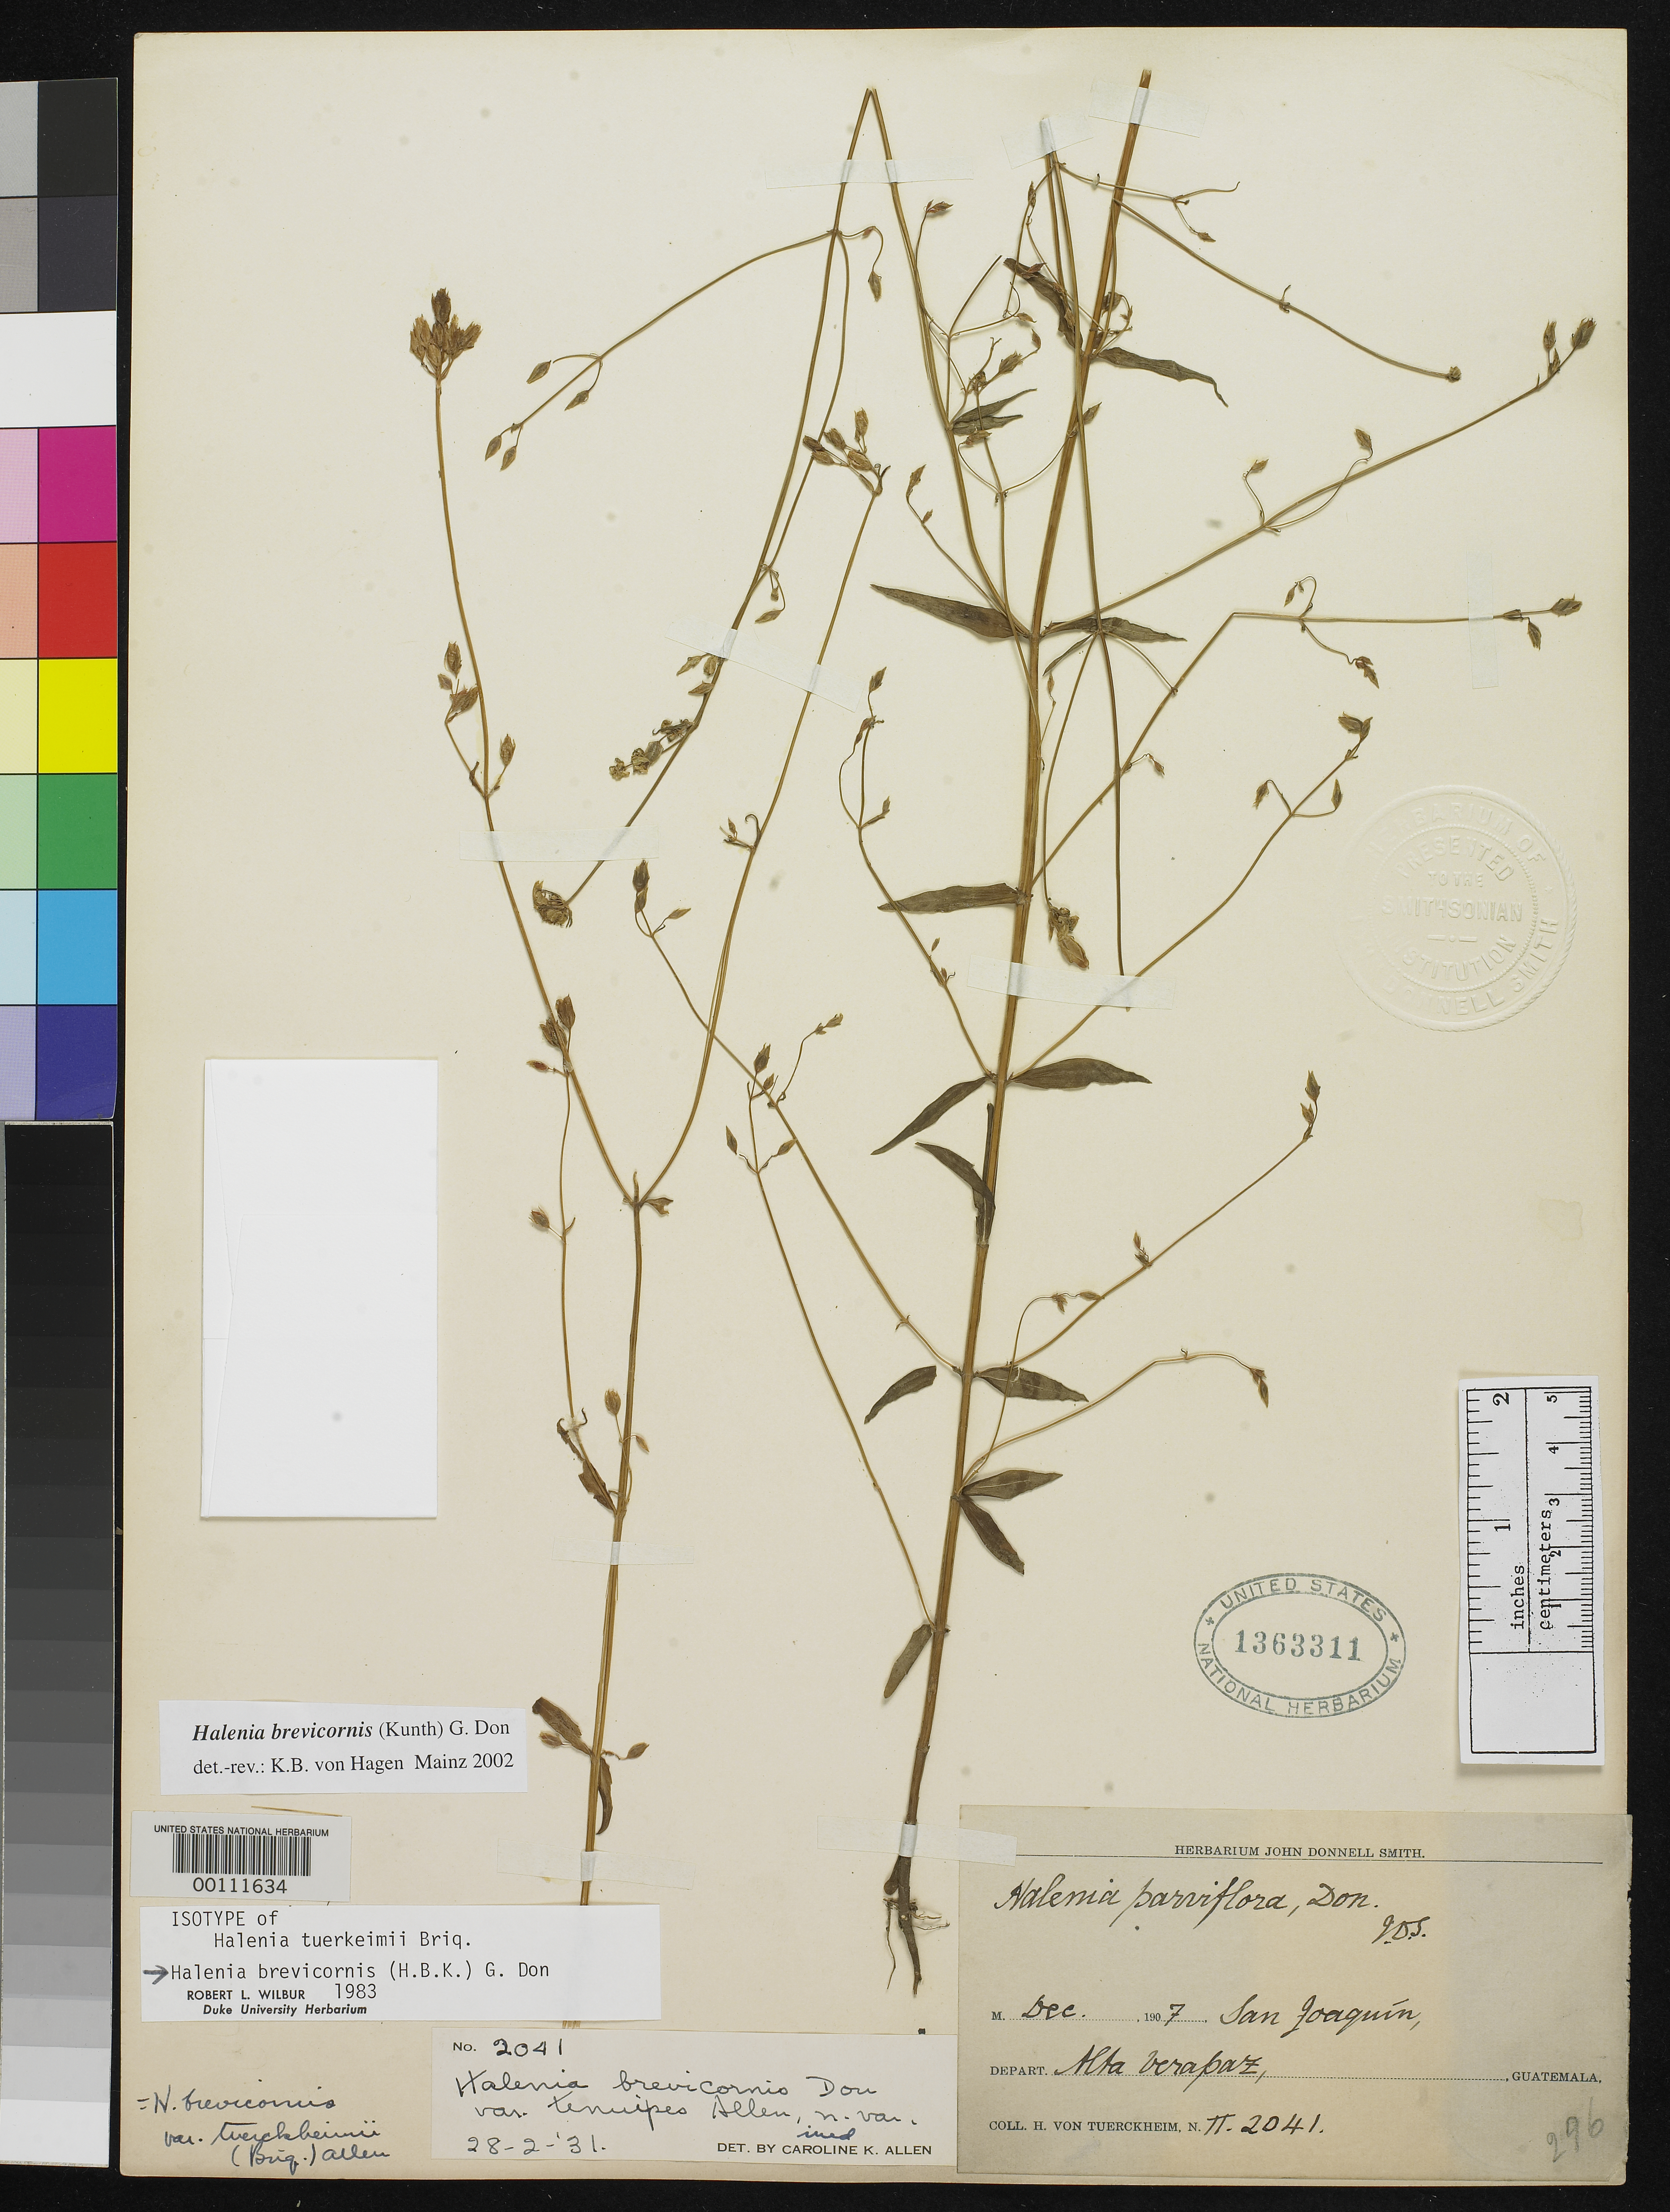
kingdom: Plantae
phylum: Tracheophyta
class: Magnoliopsida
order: Gentianales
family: Gentianaceae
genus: Halenia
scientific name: Halenia tuerkheimii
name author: Briq.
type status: Isotype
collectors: H. von Türckheim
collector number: II 2041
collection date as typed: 07 Dec 1907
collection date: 1907-12-07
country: Guatemala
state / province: Alta Verapaz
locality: San Joaquin.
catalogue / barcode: US 1363311